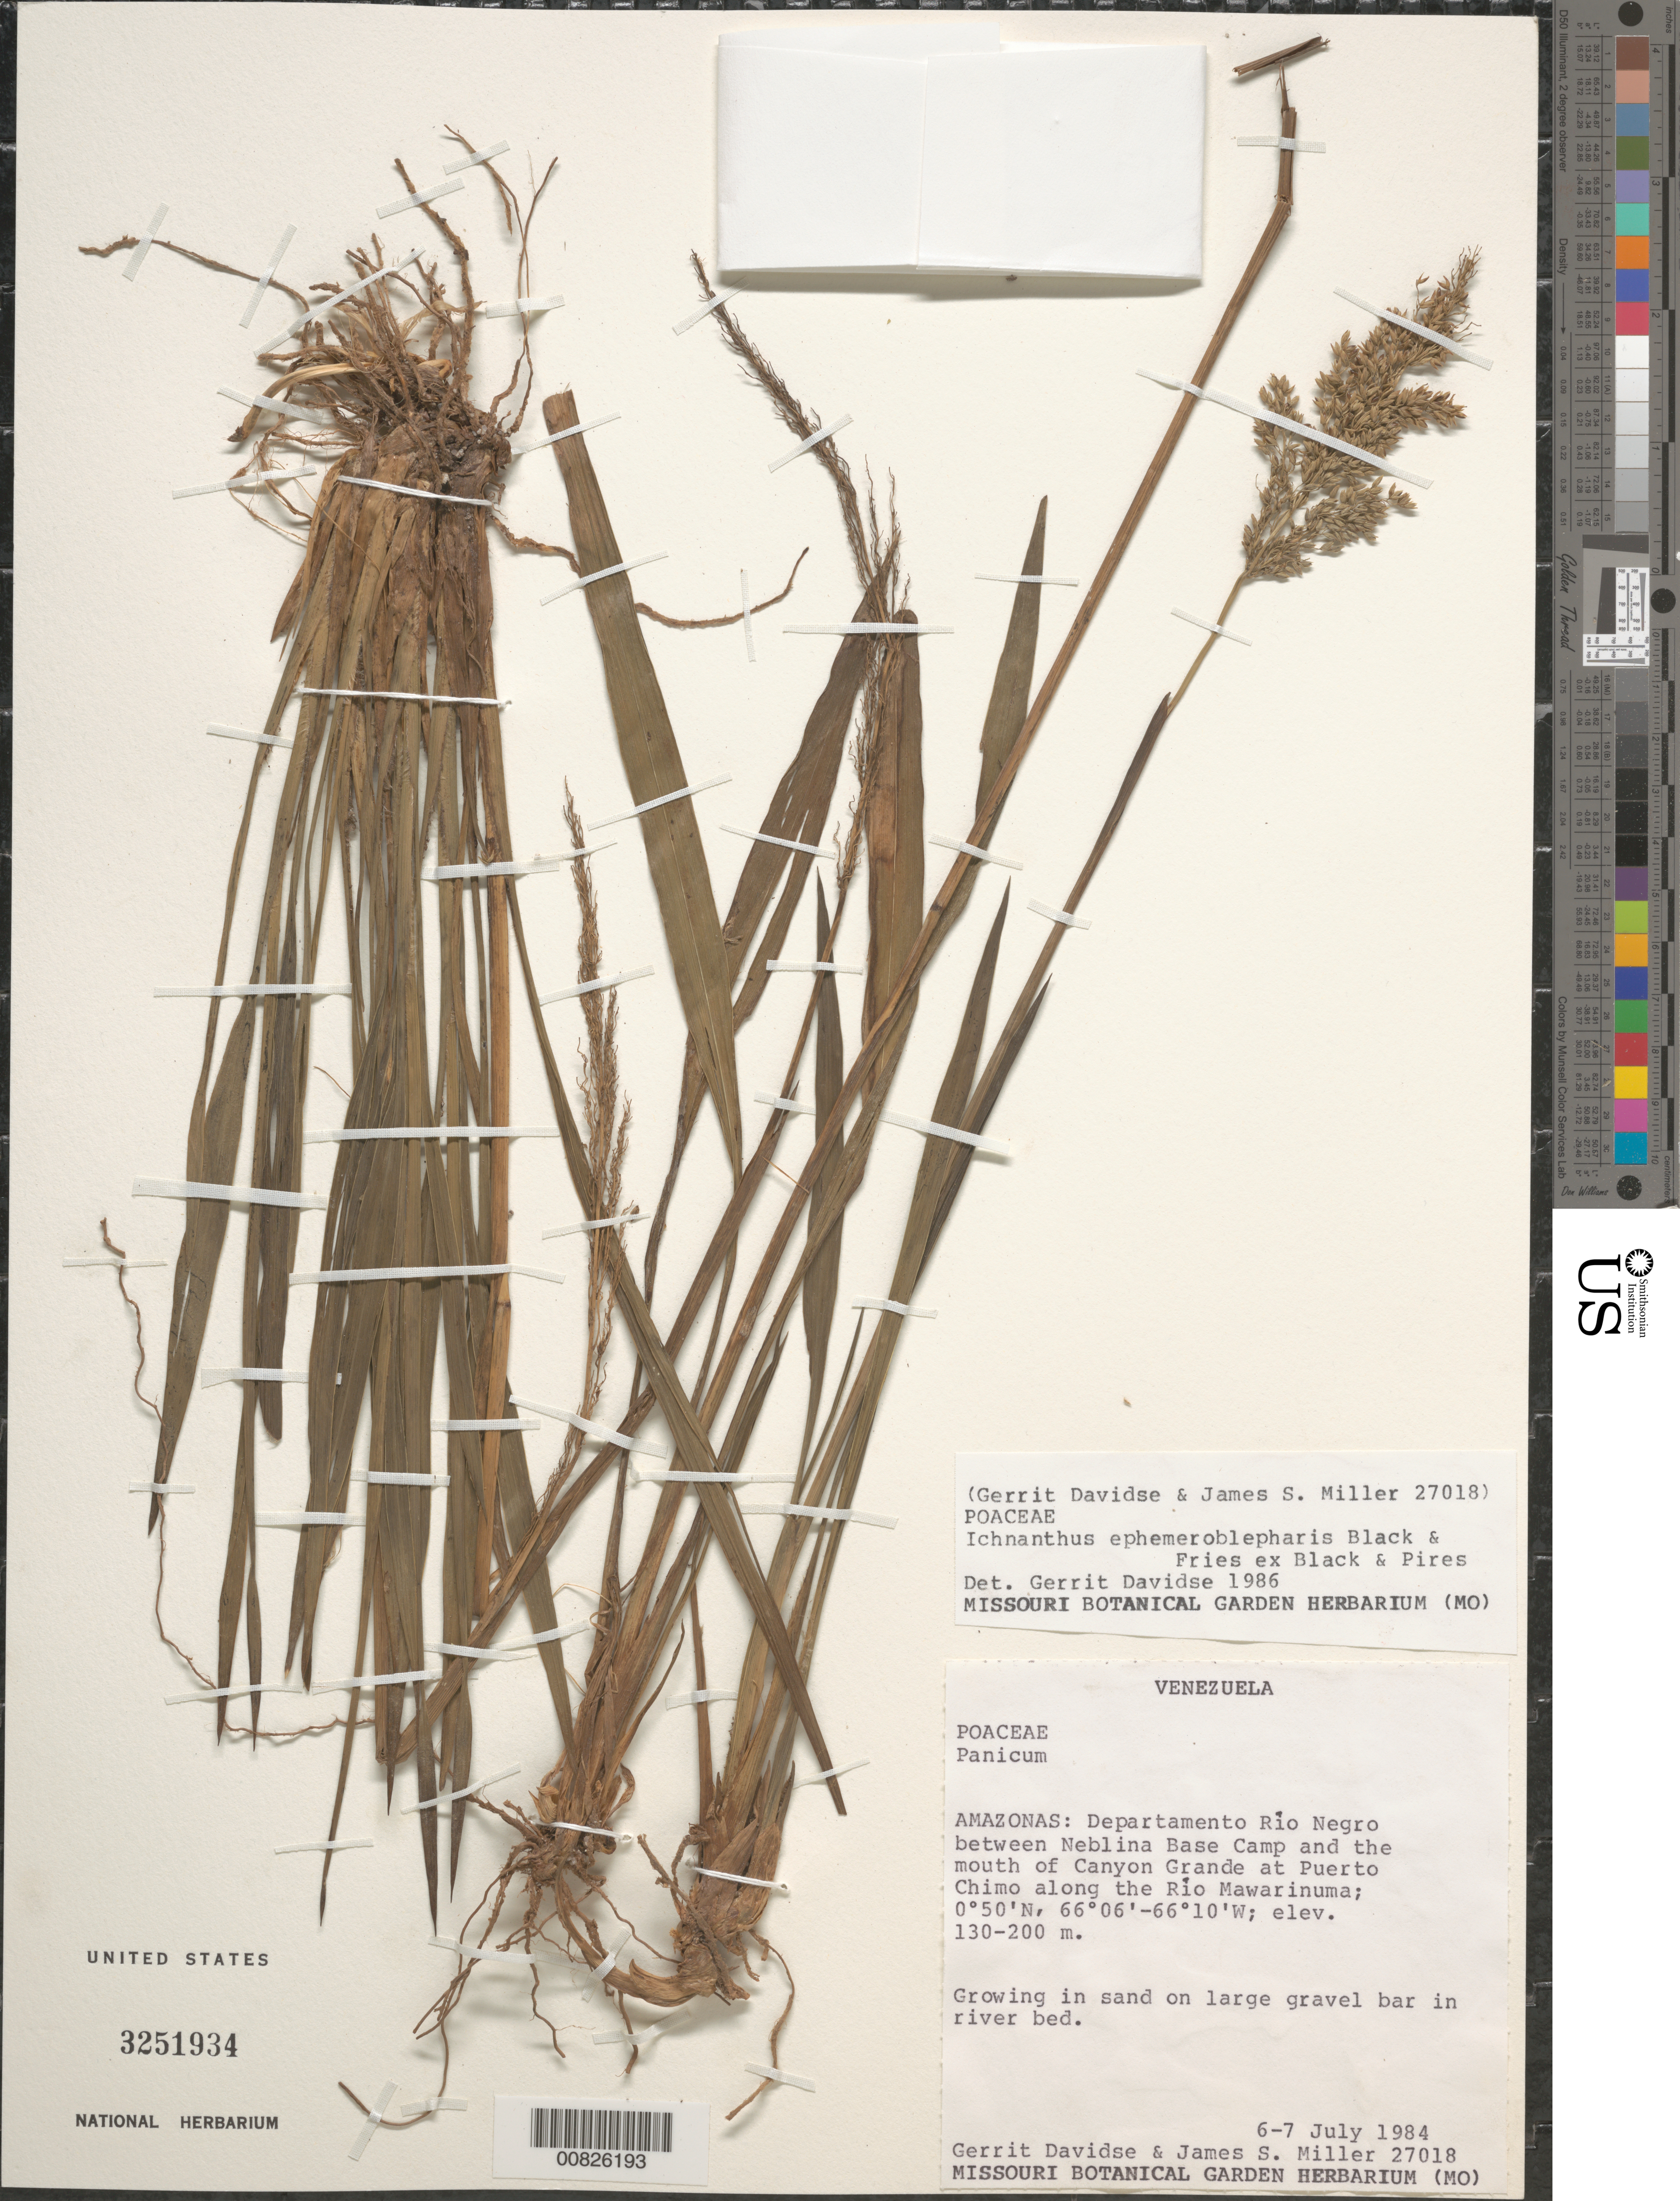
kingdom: Plantae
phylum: Tracheophyta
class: Liliopsida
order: Poales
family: Poaceae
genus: Ichnanthus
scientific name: Ichnanthus ephemeroblepharis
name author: G.A. Black & Fróes in G.A. Black & Pires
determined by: Davidse, Gerrit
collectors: G. Davidse & J. S. Miller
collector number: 27018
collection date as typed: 6-Jul-84 to 7-Jul-84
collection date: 1984-07-06/1984-07-07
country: Venezuela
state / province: Amazonas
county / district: Río Negro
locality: Río Mawarinuma, Neblina Base Camp to mouth of Canyon Grande at Puerto Chimo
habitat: On sand on large gravel bar in riverbed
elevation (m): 130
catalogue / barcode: US 3251934